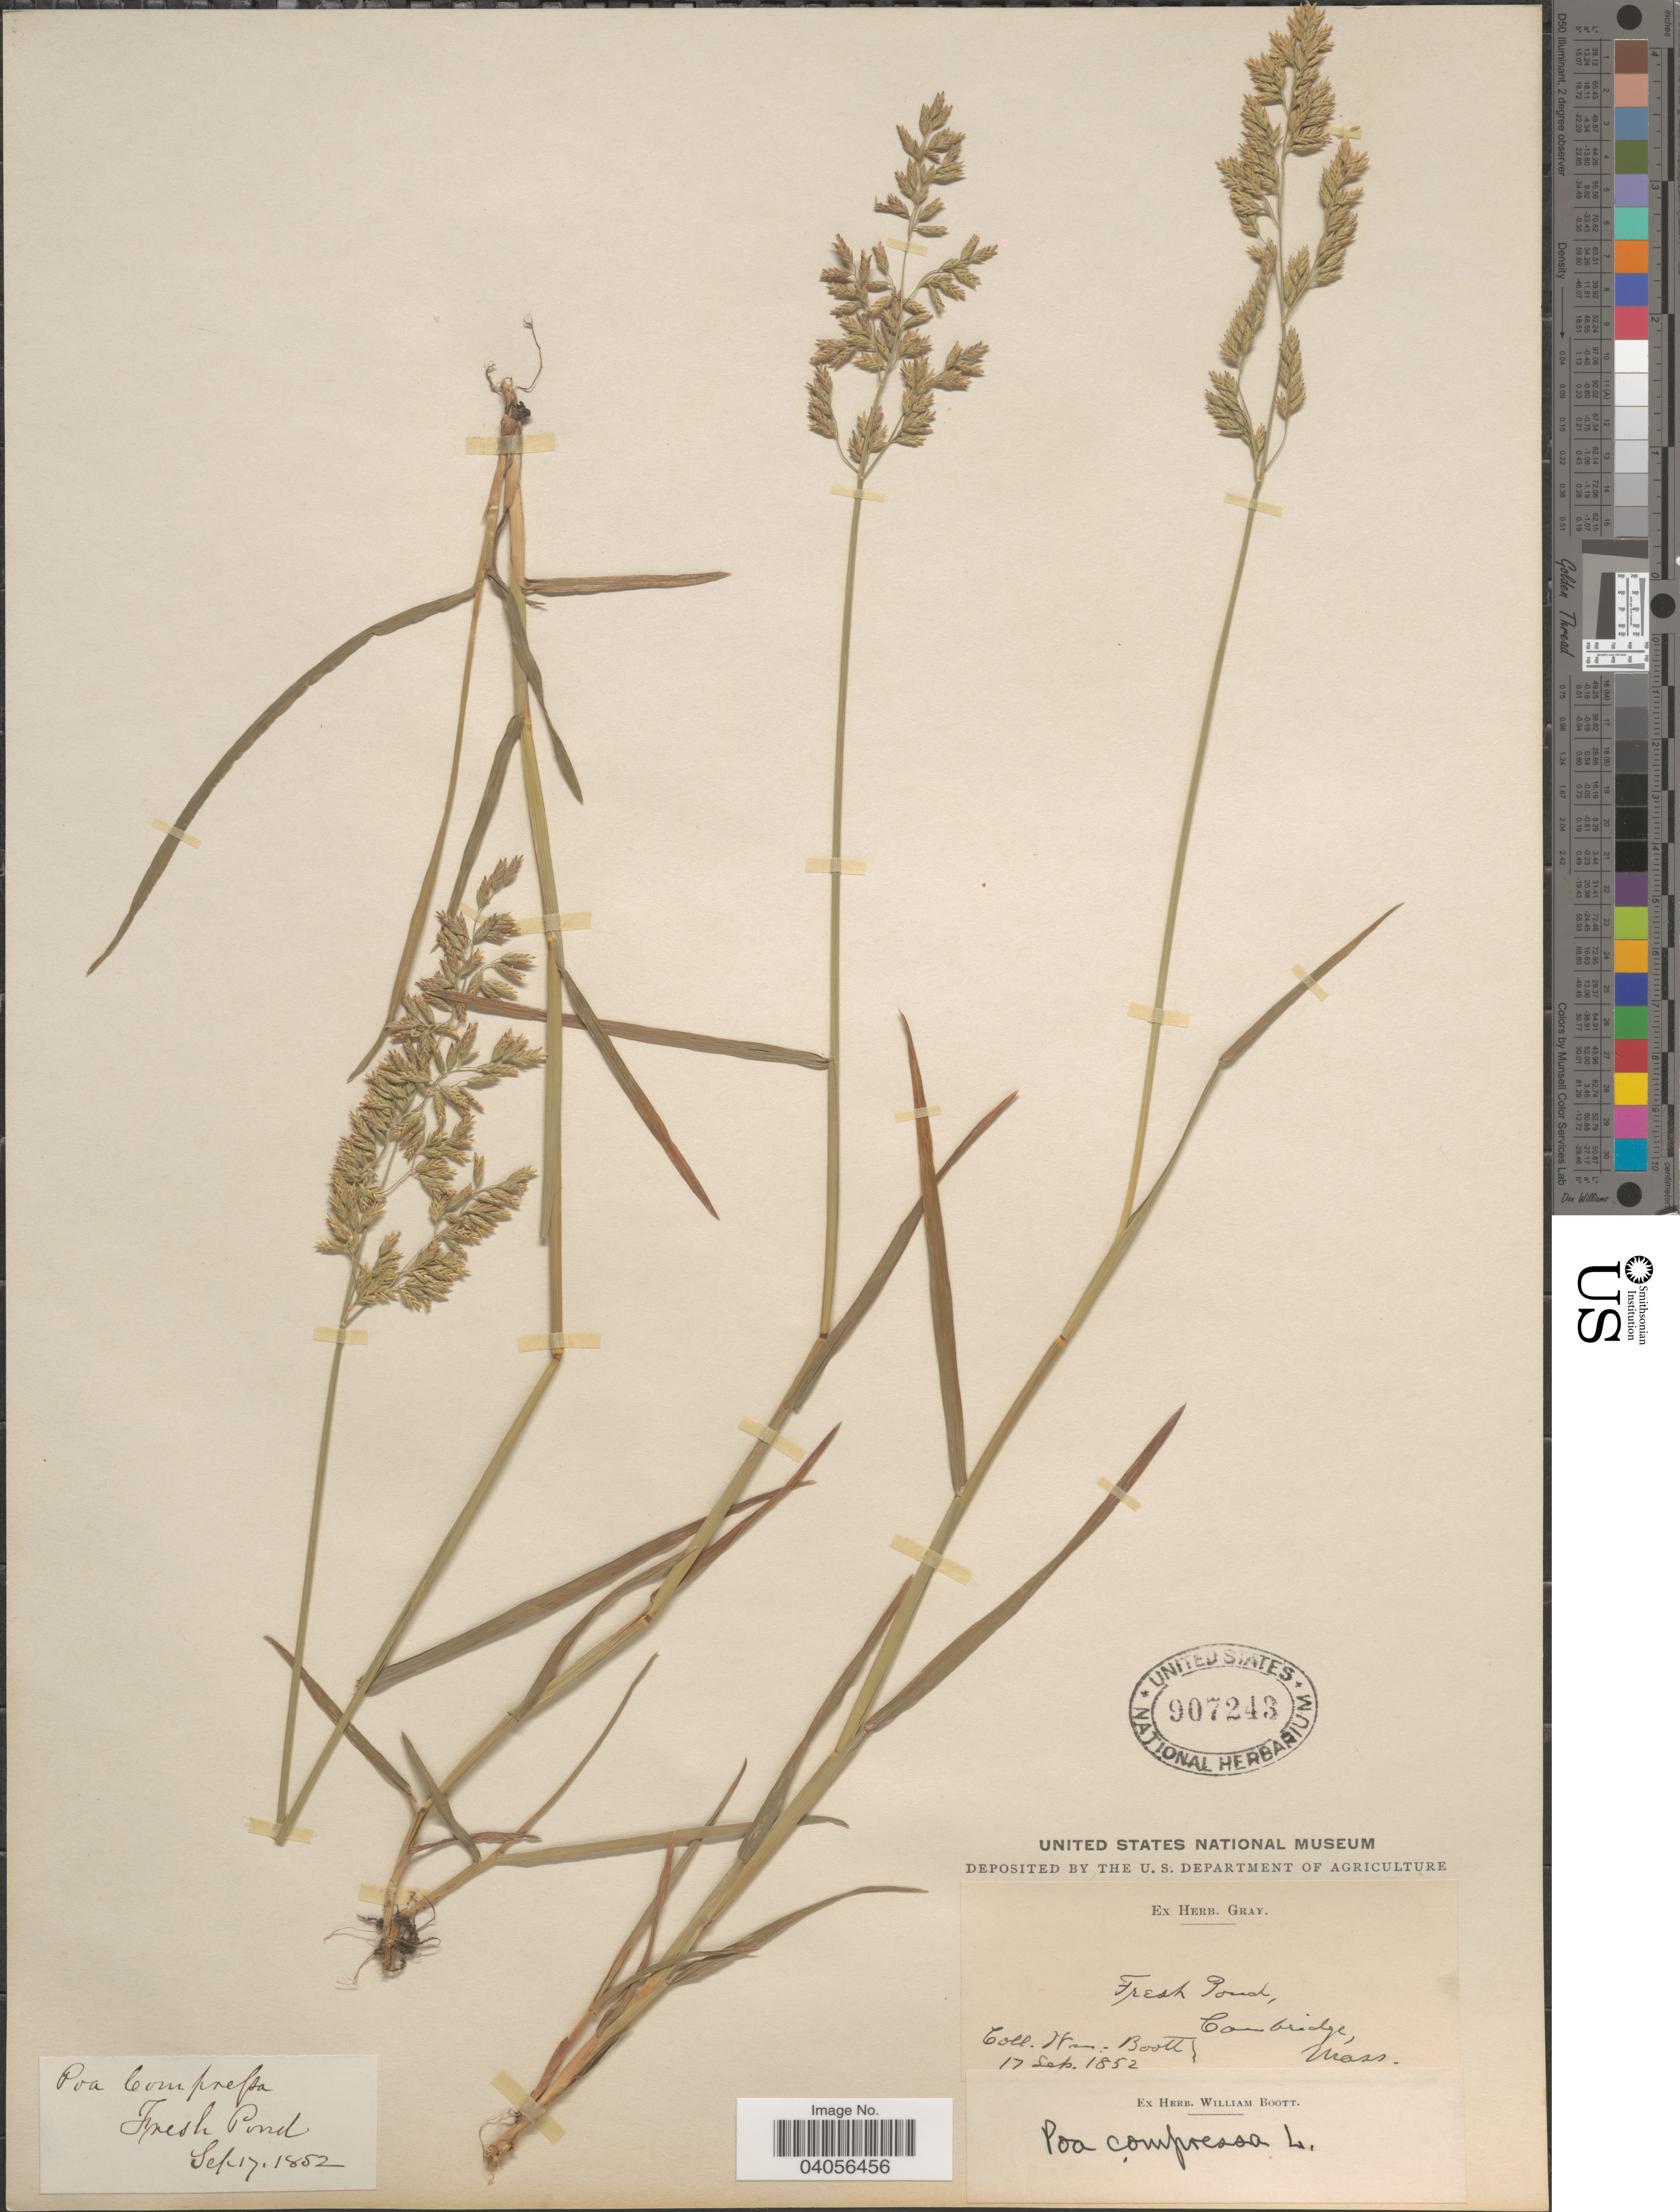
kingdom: Plantae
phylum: Tracheophyta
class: Liliopsida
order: Poales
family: Poaceae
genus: Poa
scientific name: Poa compressa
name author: L.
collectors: W. Boott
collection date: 1852-09-17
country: United States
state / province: Massachusetts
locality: Fresh Pond. Cambridge.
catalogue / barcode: US 907243